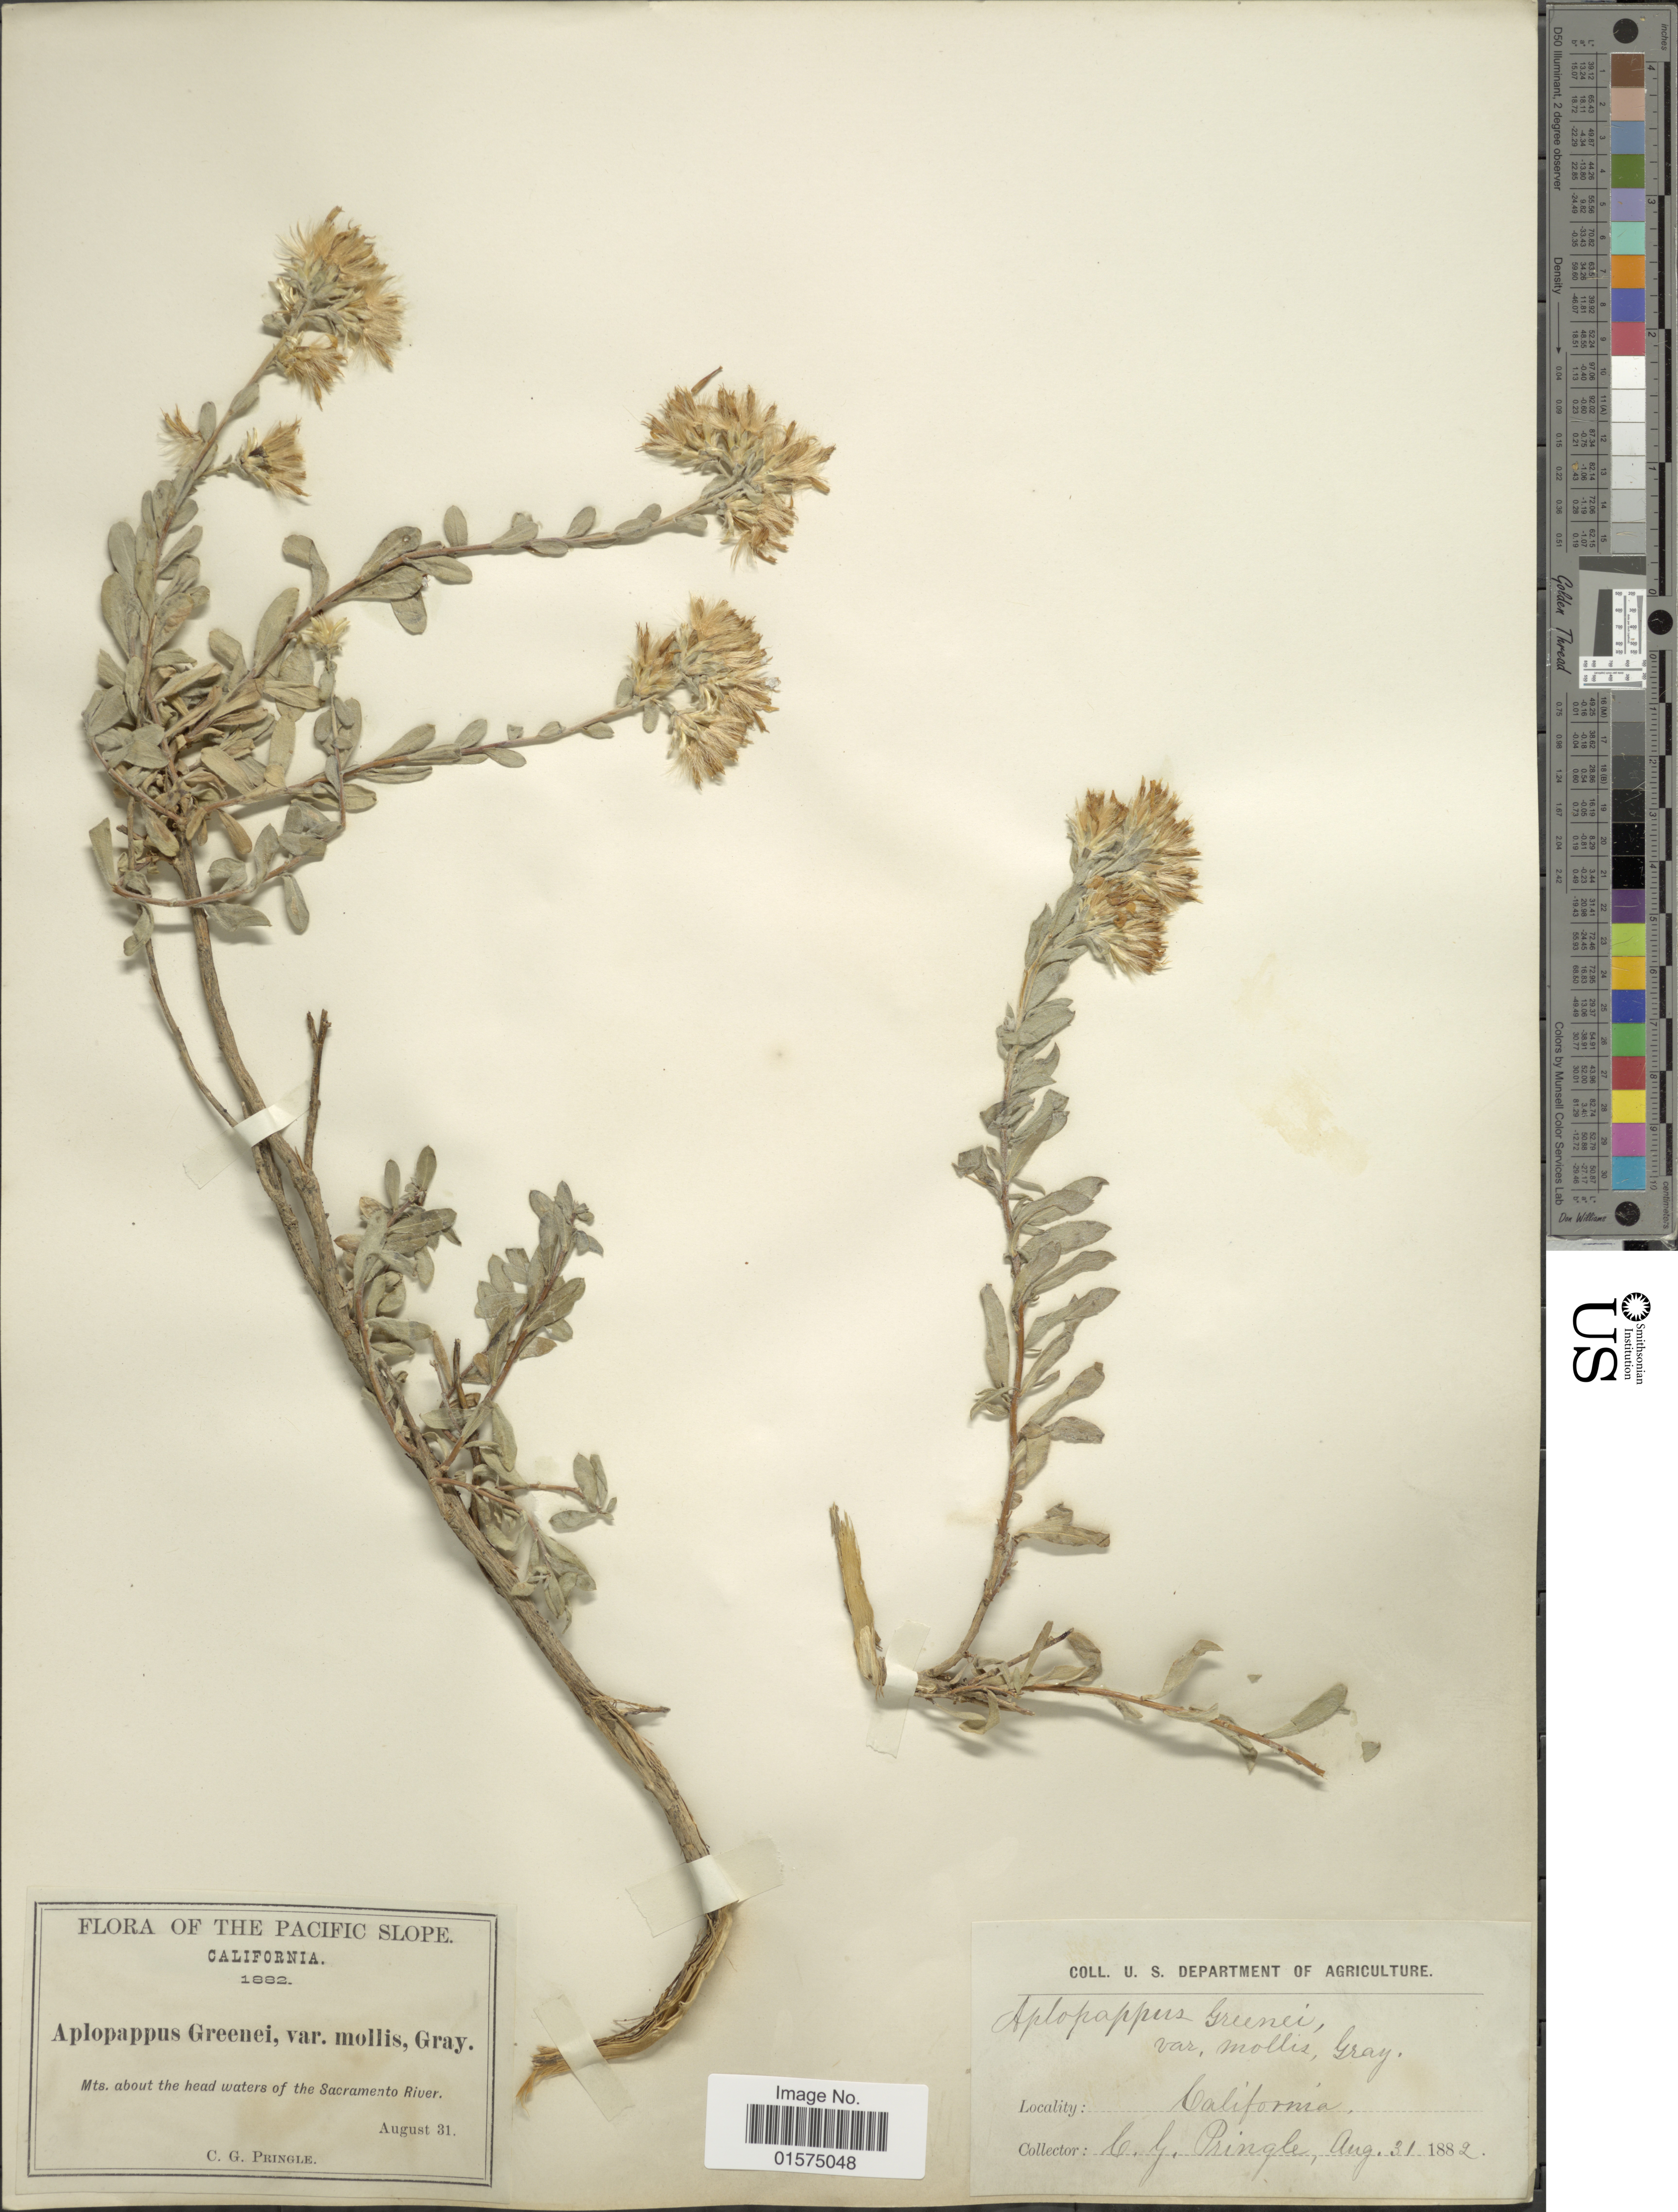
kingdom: Plantae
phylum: Tracheophyta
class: Magnoliopsida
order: Asterales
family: Asteraceae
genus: Ericameria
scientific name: Ericameria greenei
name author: (A. Gray) G.L. Nesom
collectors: C. G. Pringle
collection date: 1882-08-31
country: United States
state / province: California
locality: Pacific Slope. Mts. about the head waters of the Sacramento River